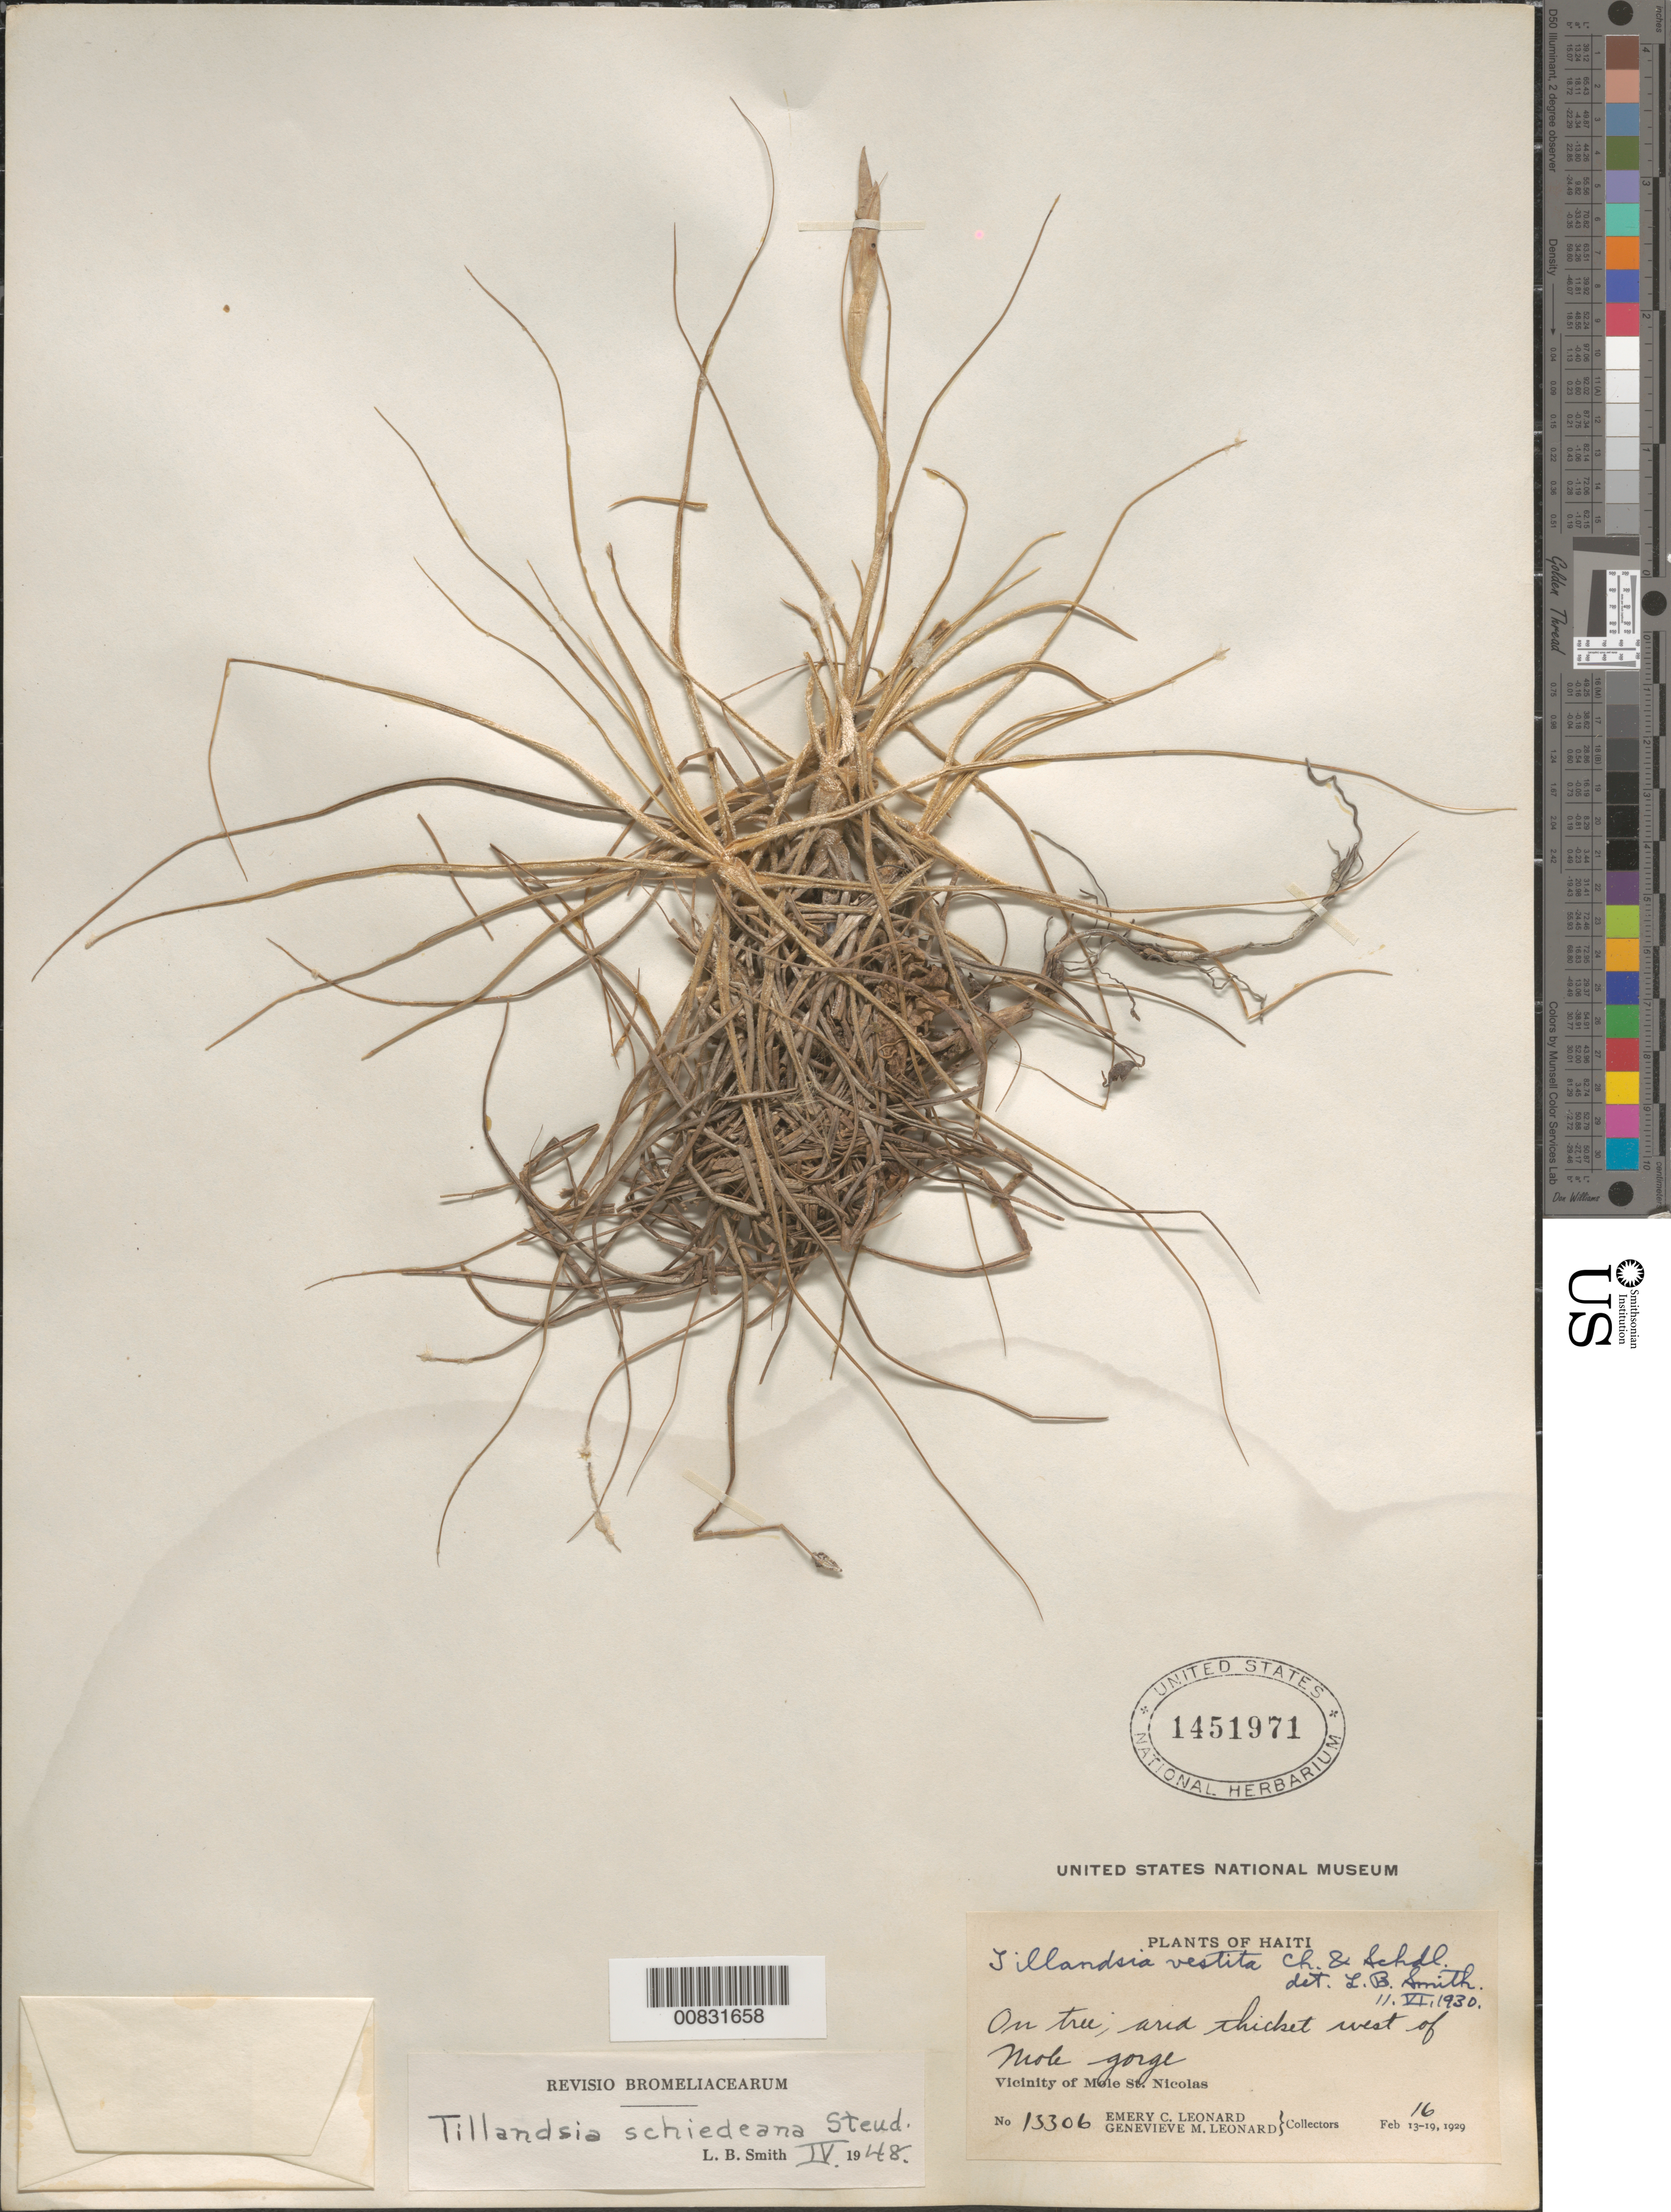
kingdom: Plantae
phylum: Tracheophyta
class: Liliopsida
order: Poales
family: Bromeliaceae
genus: Tillandsia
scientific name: Tillandsia schiedeana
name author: Steud.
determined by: Smith, Lyman B., (US), NMNH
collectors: E. C. Leonard & G. M. Leonard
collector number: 13306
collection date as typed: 16 Feb 1929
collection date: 1929-02-16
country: Haiti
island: Hispaniola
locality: Vicinity of Mole St. Nicolas, west of Mole Gorge.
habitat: On tree, arid thicket.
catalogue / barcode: US 1451971